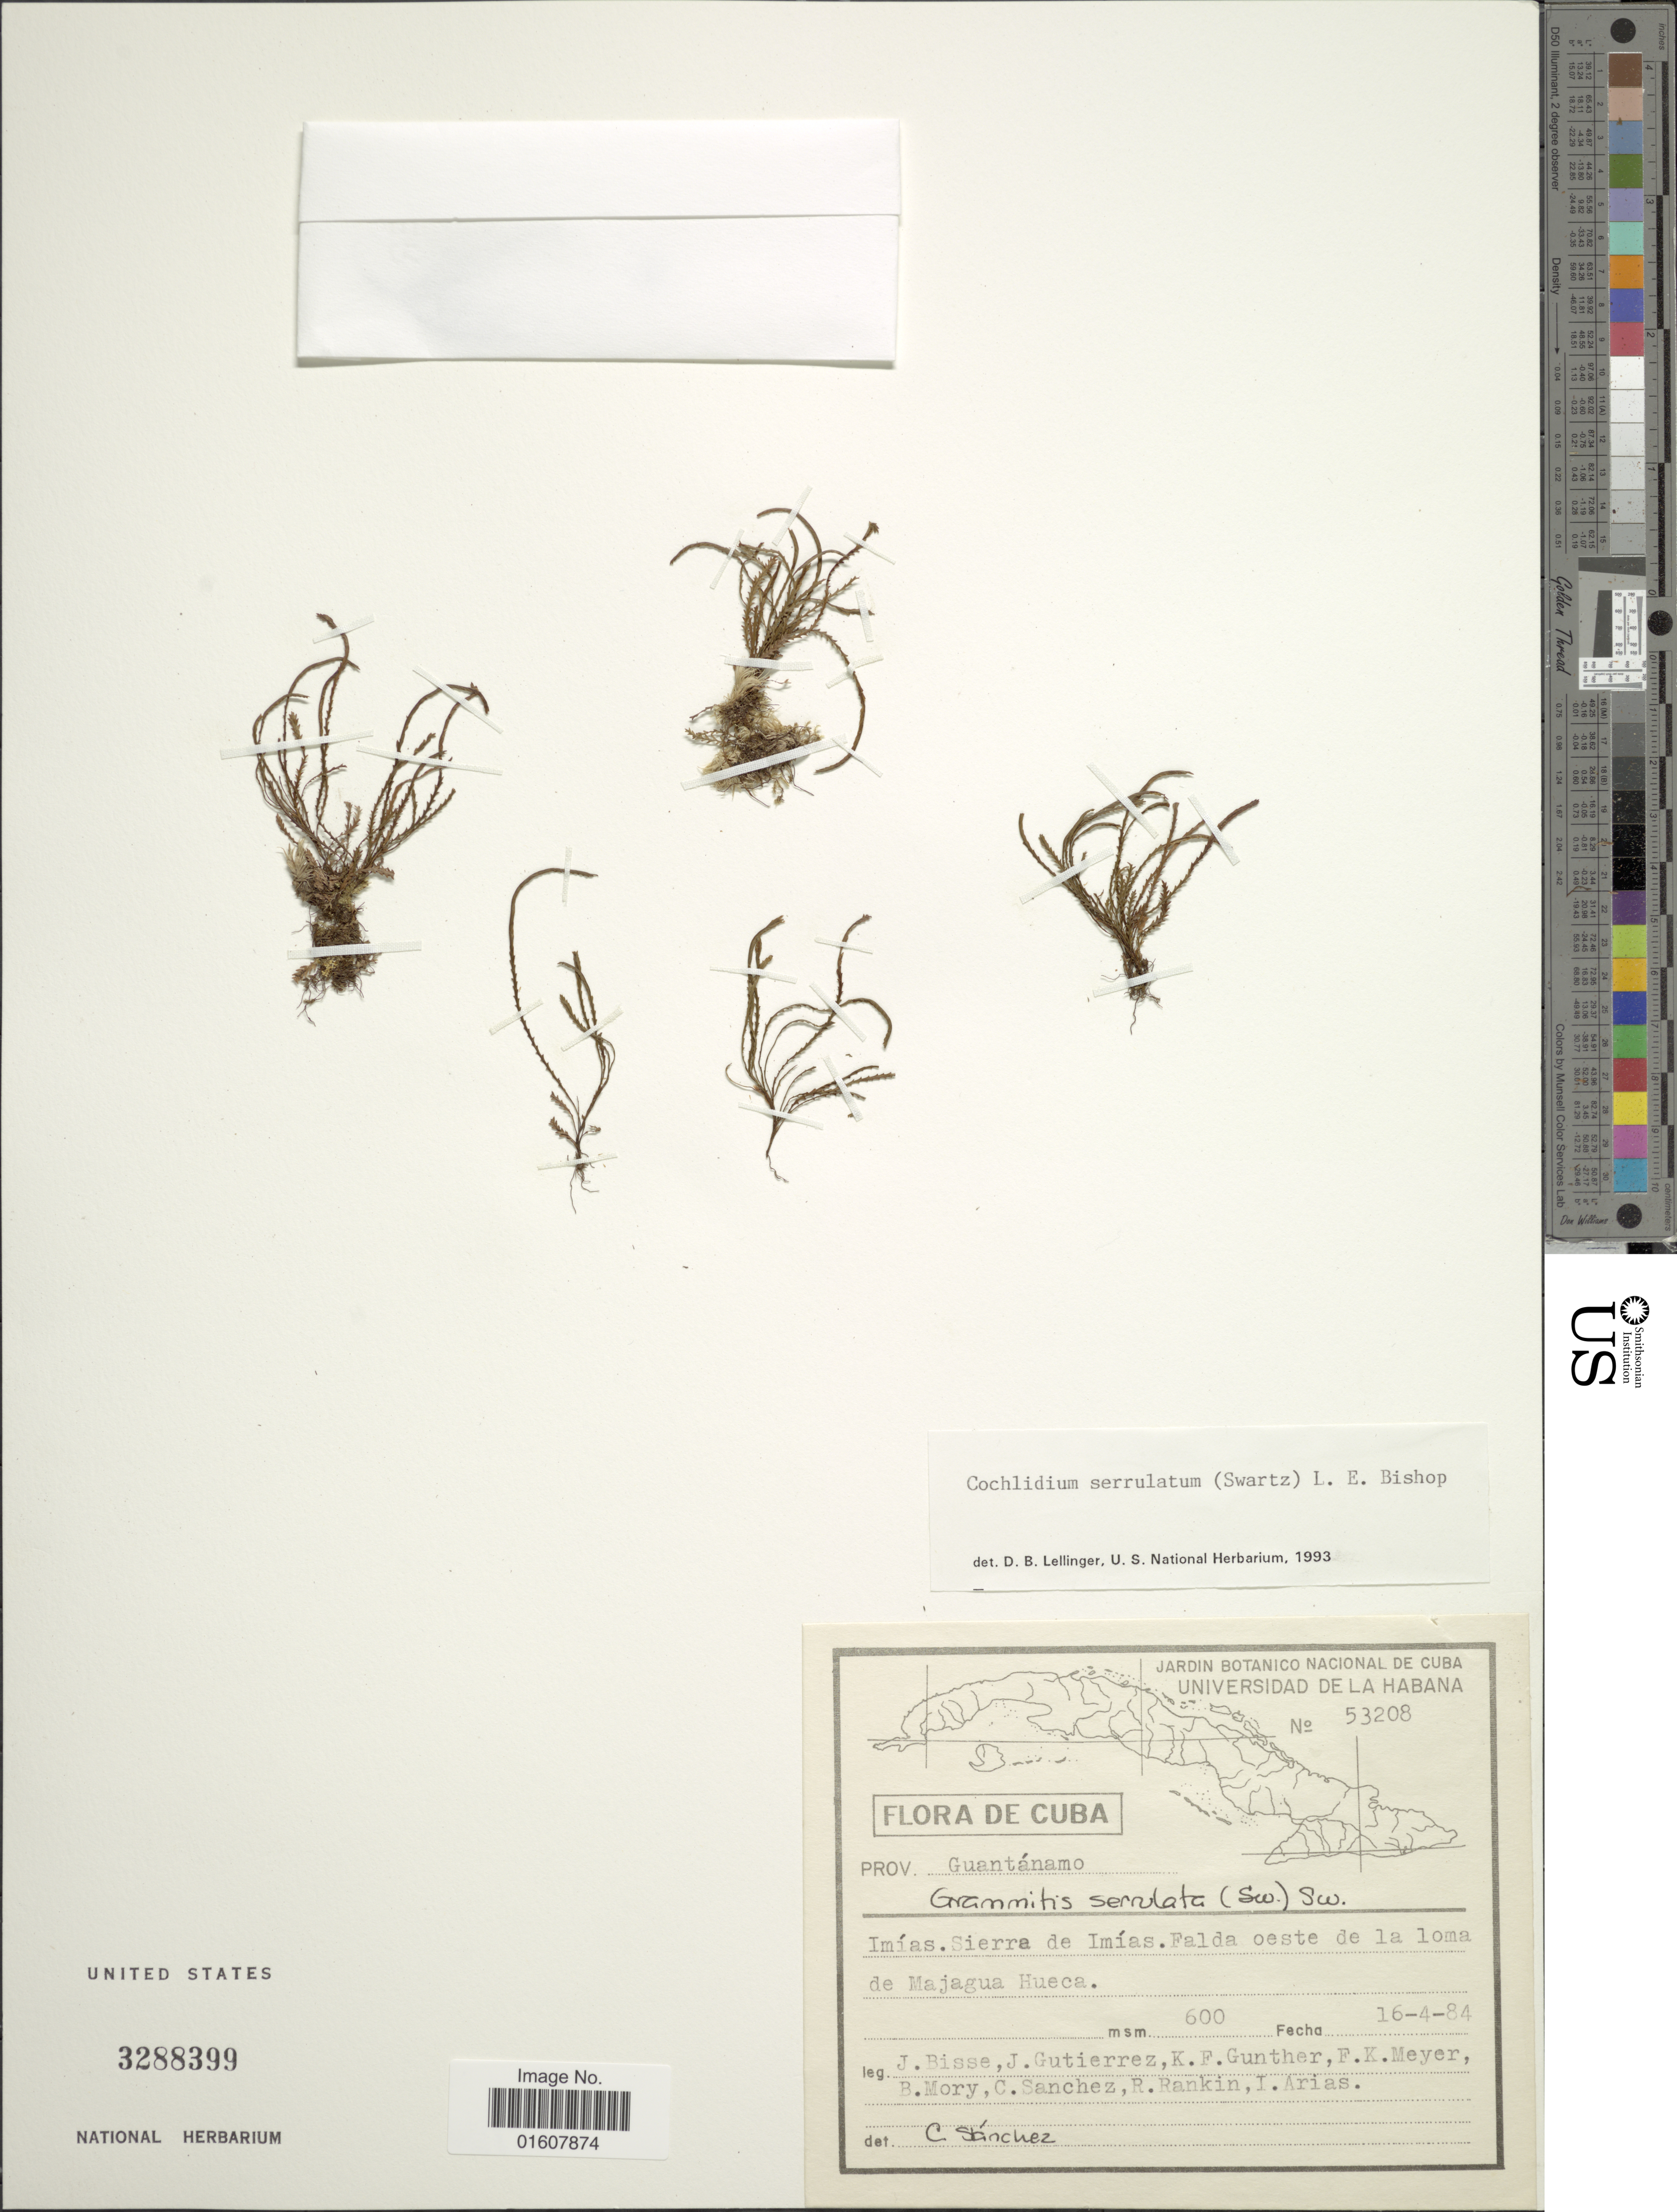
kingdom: Plantae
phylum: Tracheophyta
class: Polypodiopsida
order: Polypodiales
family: Polypodiaceae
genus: Cochlidium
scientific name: Cochlidium serrulatum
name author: (Sw.) L.E. Bishop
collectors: J. Bisse, J. Gutierrez, K. Günther, F. Meyer & et al.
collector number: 53208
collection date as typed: Transcribed d/m/y: 16/4/84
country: Cuba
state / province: Guantánamo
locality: Imías. Sierra de Imías. Fa;da oeste de la loma de Majagua Hueca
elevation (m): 600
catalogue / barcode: US 3288399